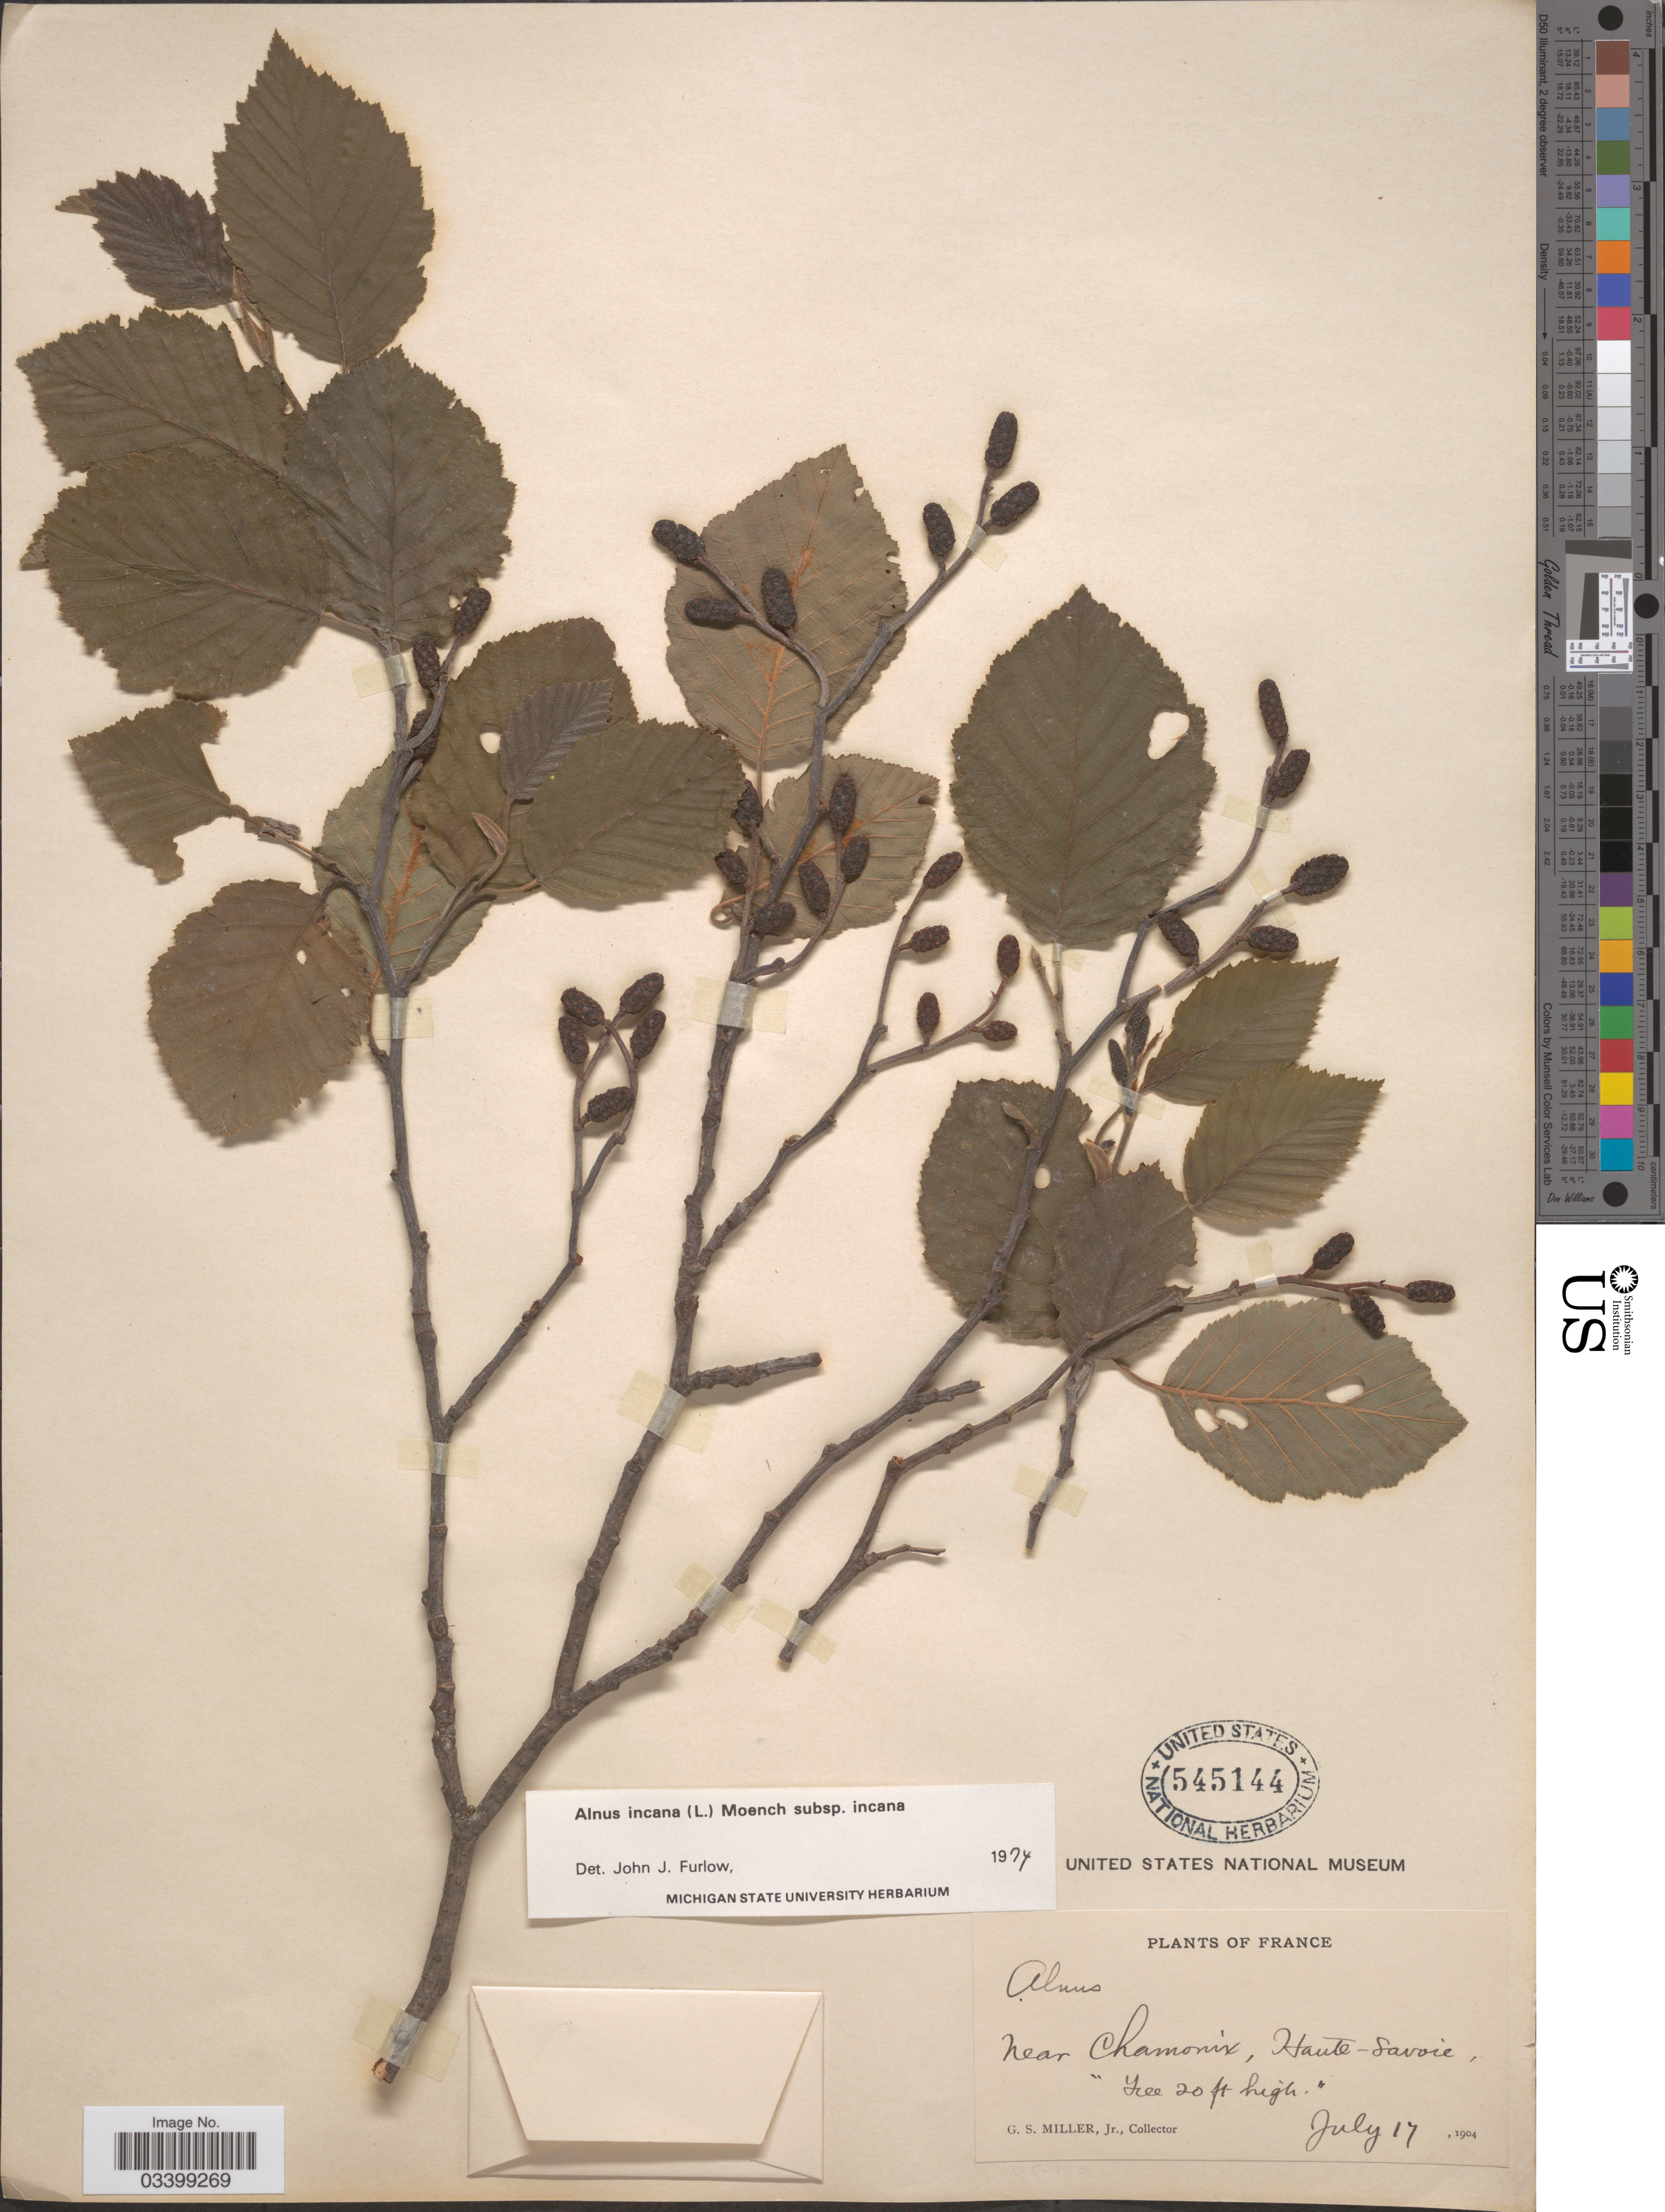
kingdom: Plantae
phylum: Tracheophyta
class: Magnoliopsida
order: Fagales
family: Betulaceae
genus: Alnus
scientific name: Alnus incana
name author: (L.) Moench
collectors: G. S. Miller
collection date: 1904-07-17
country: France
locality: Near Chamonix, Haute-Savoie.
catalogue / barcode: US 545144